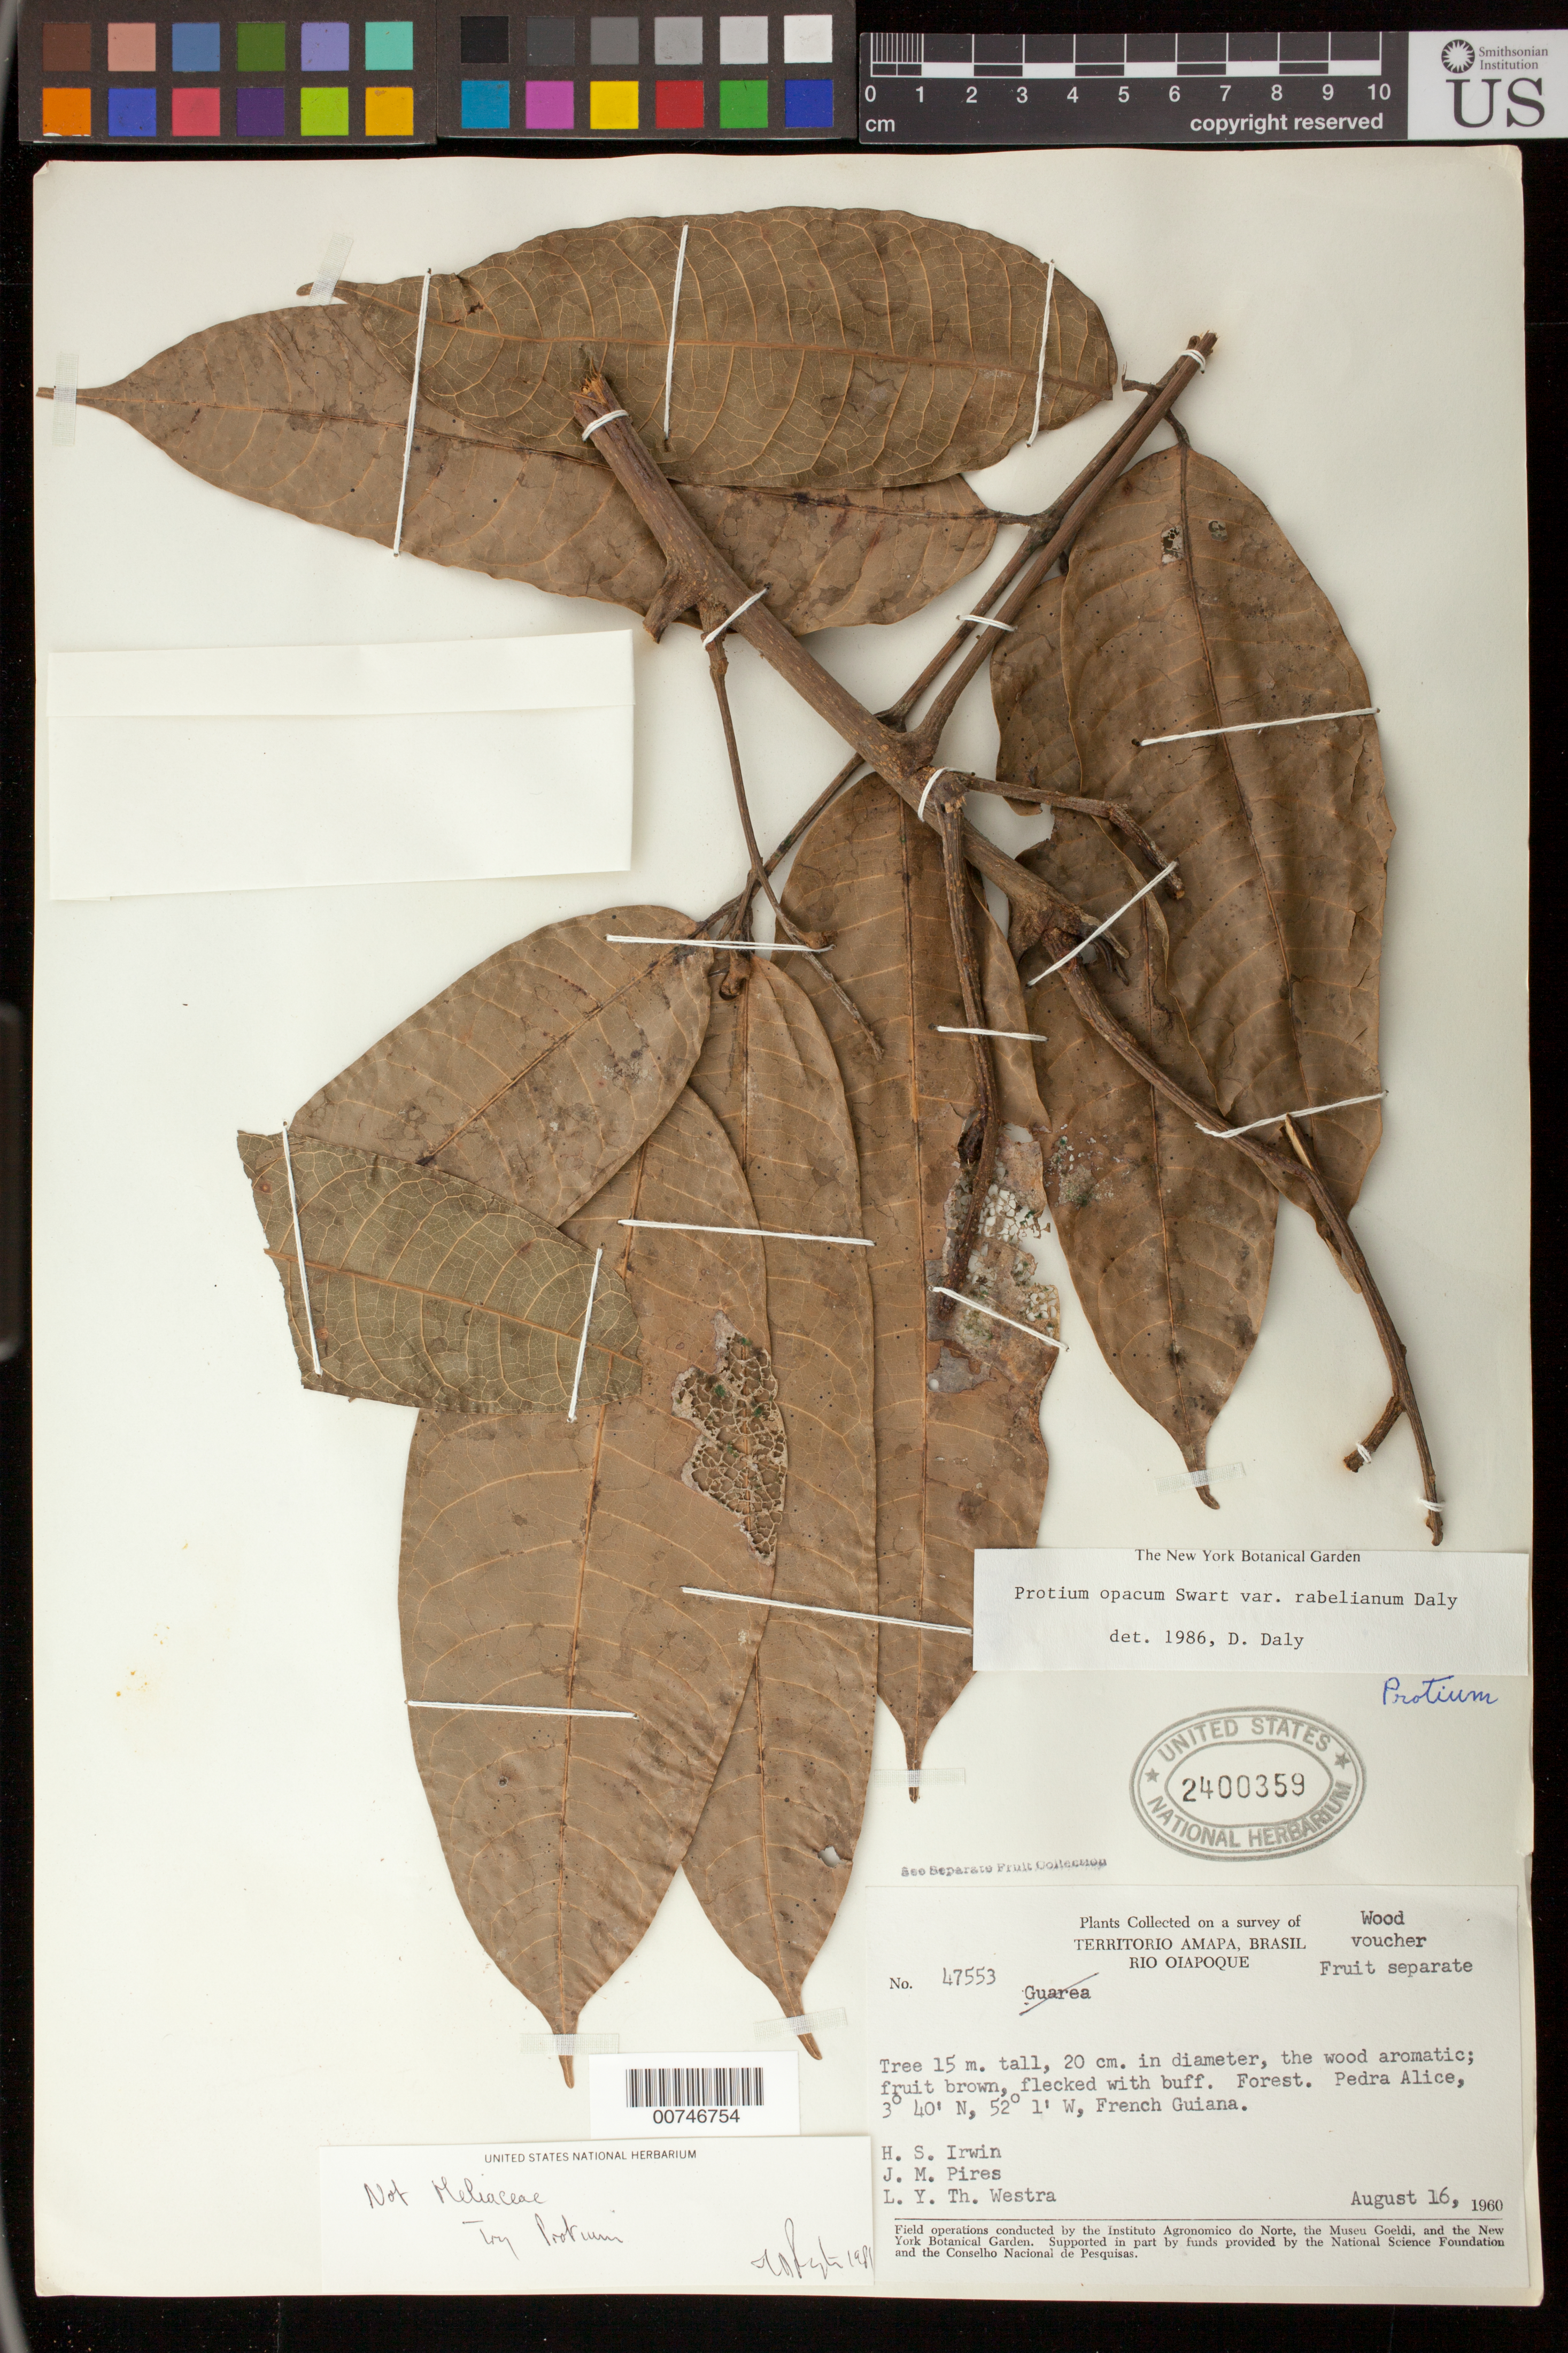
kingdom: Plantae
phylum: Tracheophyta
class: Magnoliopsida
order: Sapindales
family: Burseraceae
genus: Protium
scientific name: Protium opacum subsp. rabelianum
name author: Daly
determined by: Daly, D. C.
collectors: H. Irwin, M. J. Pires & L. Y. T. Westra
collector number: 47553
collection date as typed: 16-Aug-60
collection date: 1960-08-16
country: French Guiana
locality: Río Oiapoque, Pedra Alice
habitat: Forest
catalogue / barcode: US 2400359